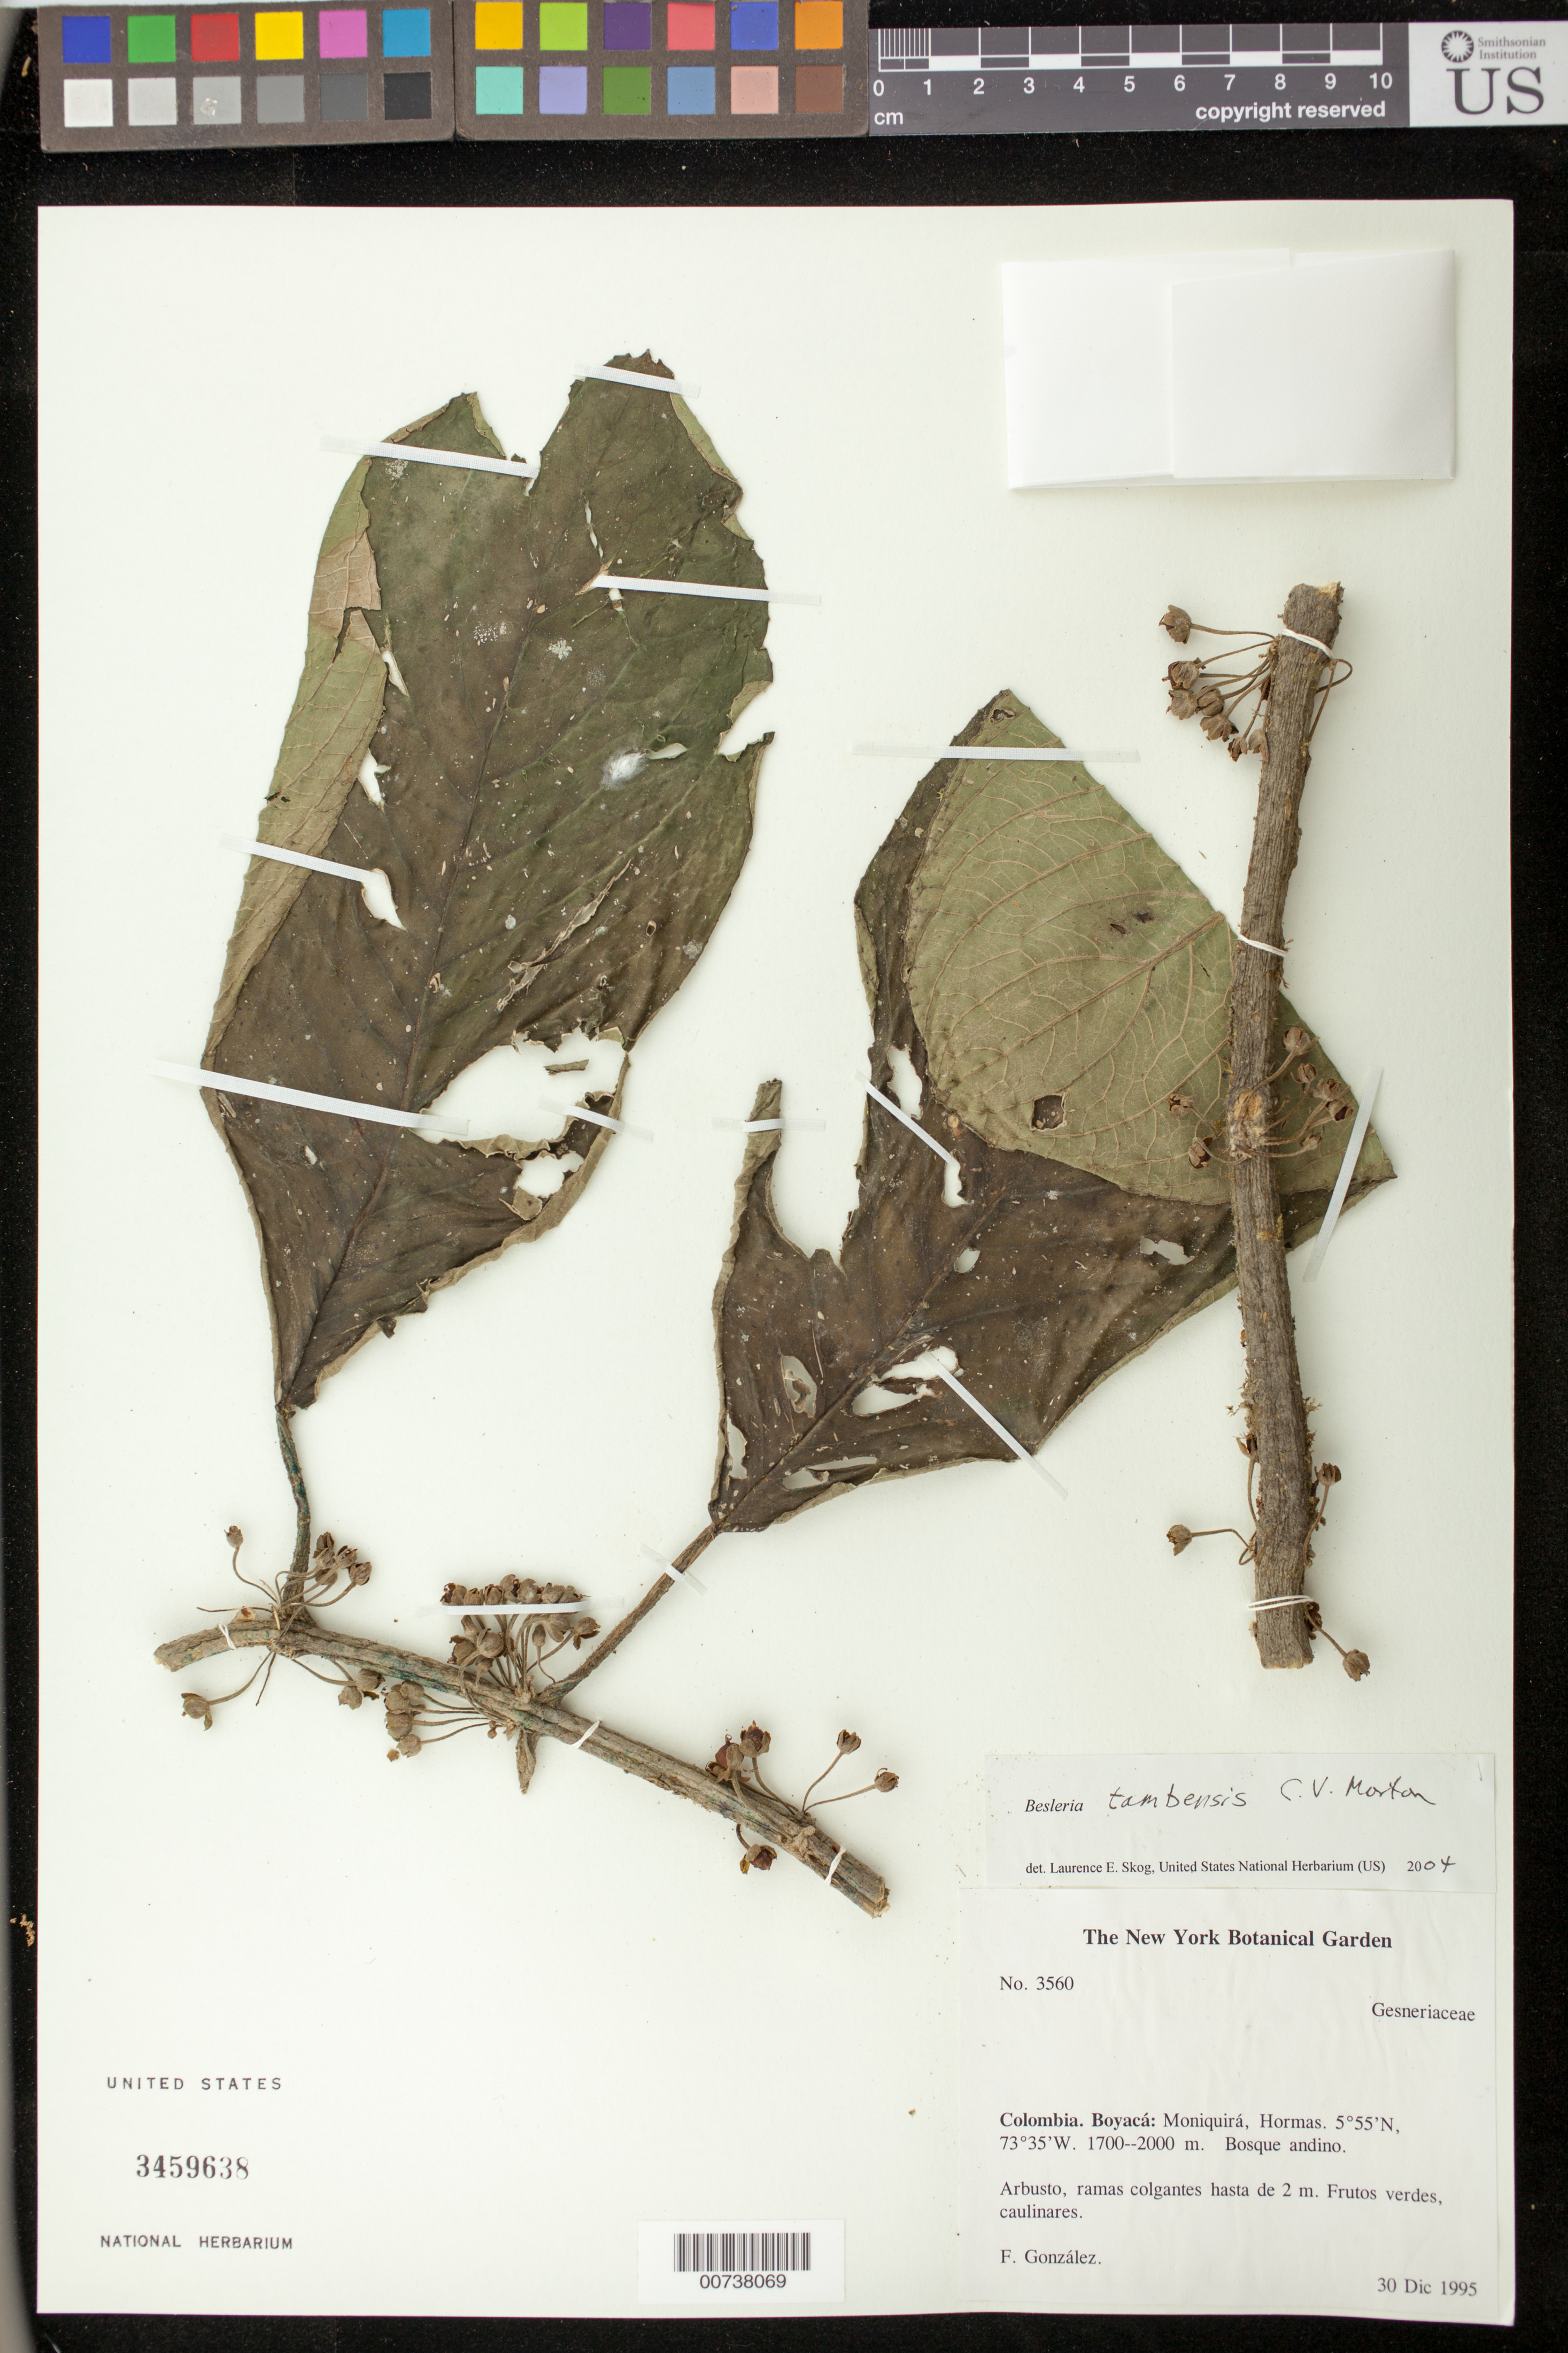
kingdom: Plantae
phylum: Tracheophyta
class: Magnoliopsida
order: Lamiales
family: Gesneriaceae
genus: Besleria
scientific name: Besleria tambensis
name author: C.V. Morton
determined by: Skog, Laurence E.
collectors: F. González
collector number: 3560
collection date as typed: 30 Dec 1995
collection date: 1995-12-30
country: Colombia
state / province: Boyacá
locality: Moniquirá, Hormas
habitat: Bosque andino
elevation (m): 1700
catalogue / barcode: US 3459638